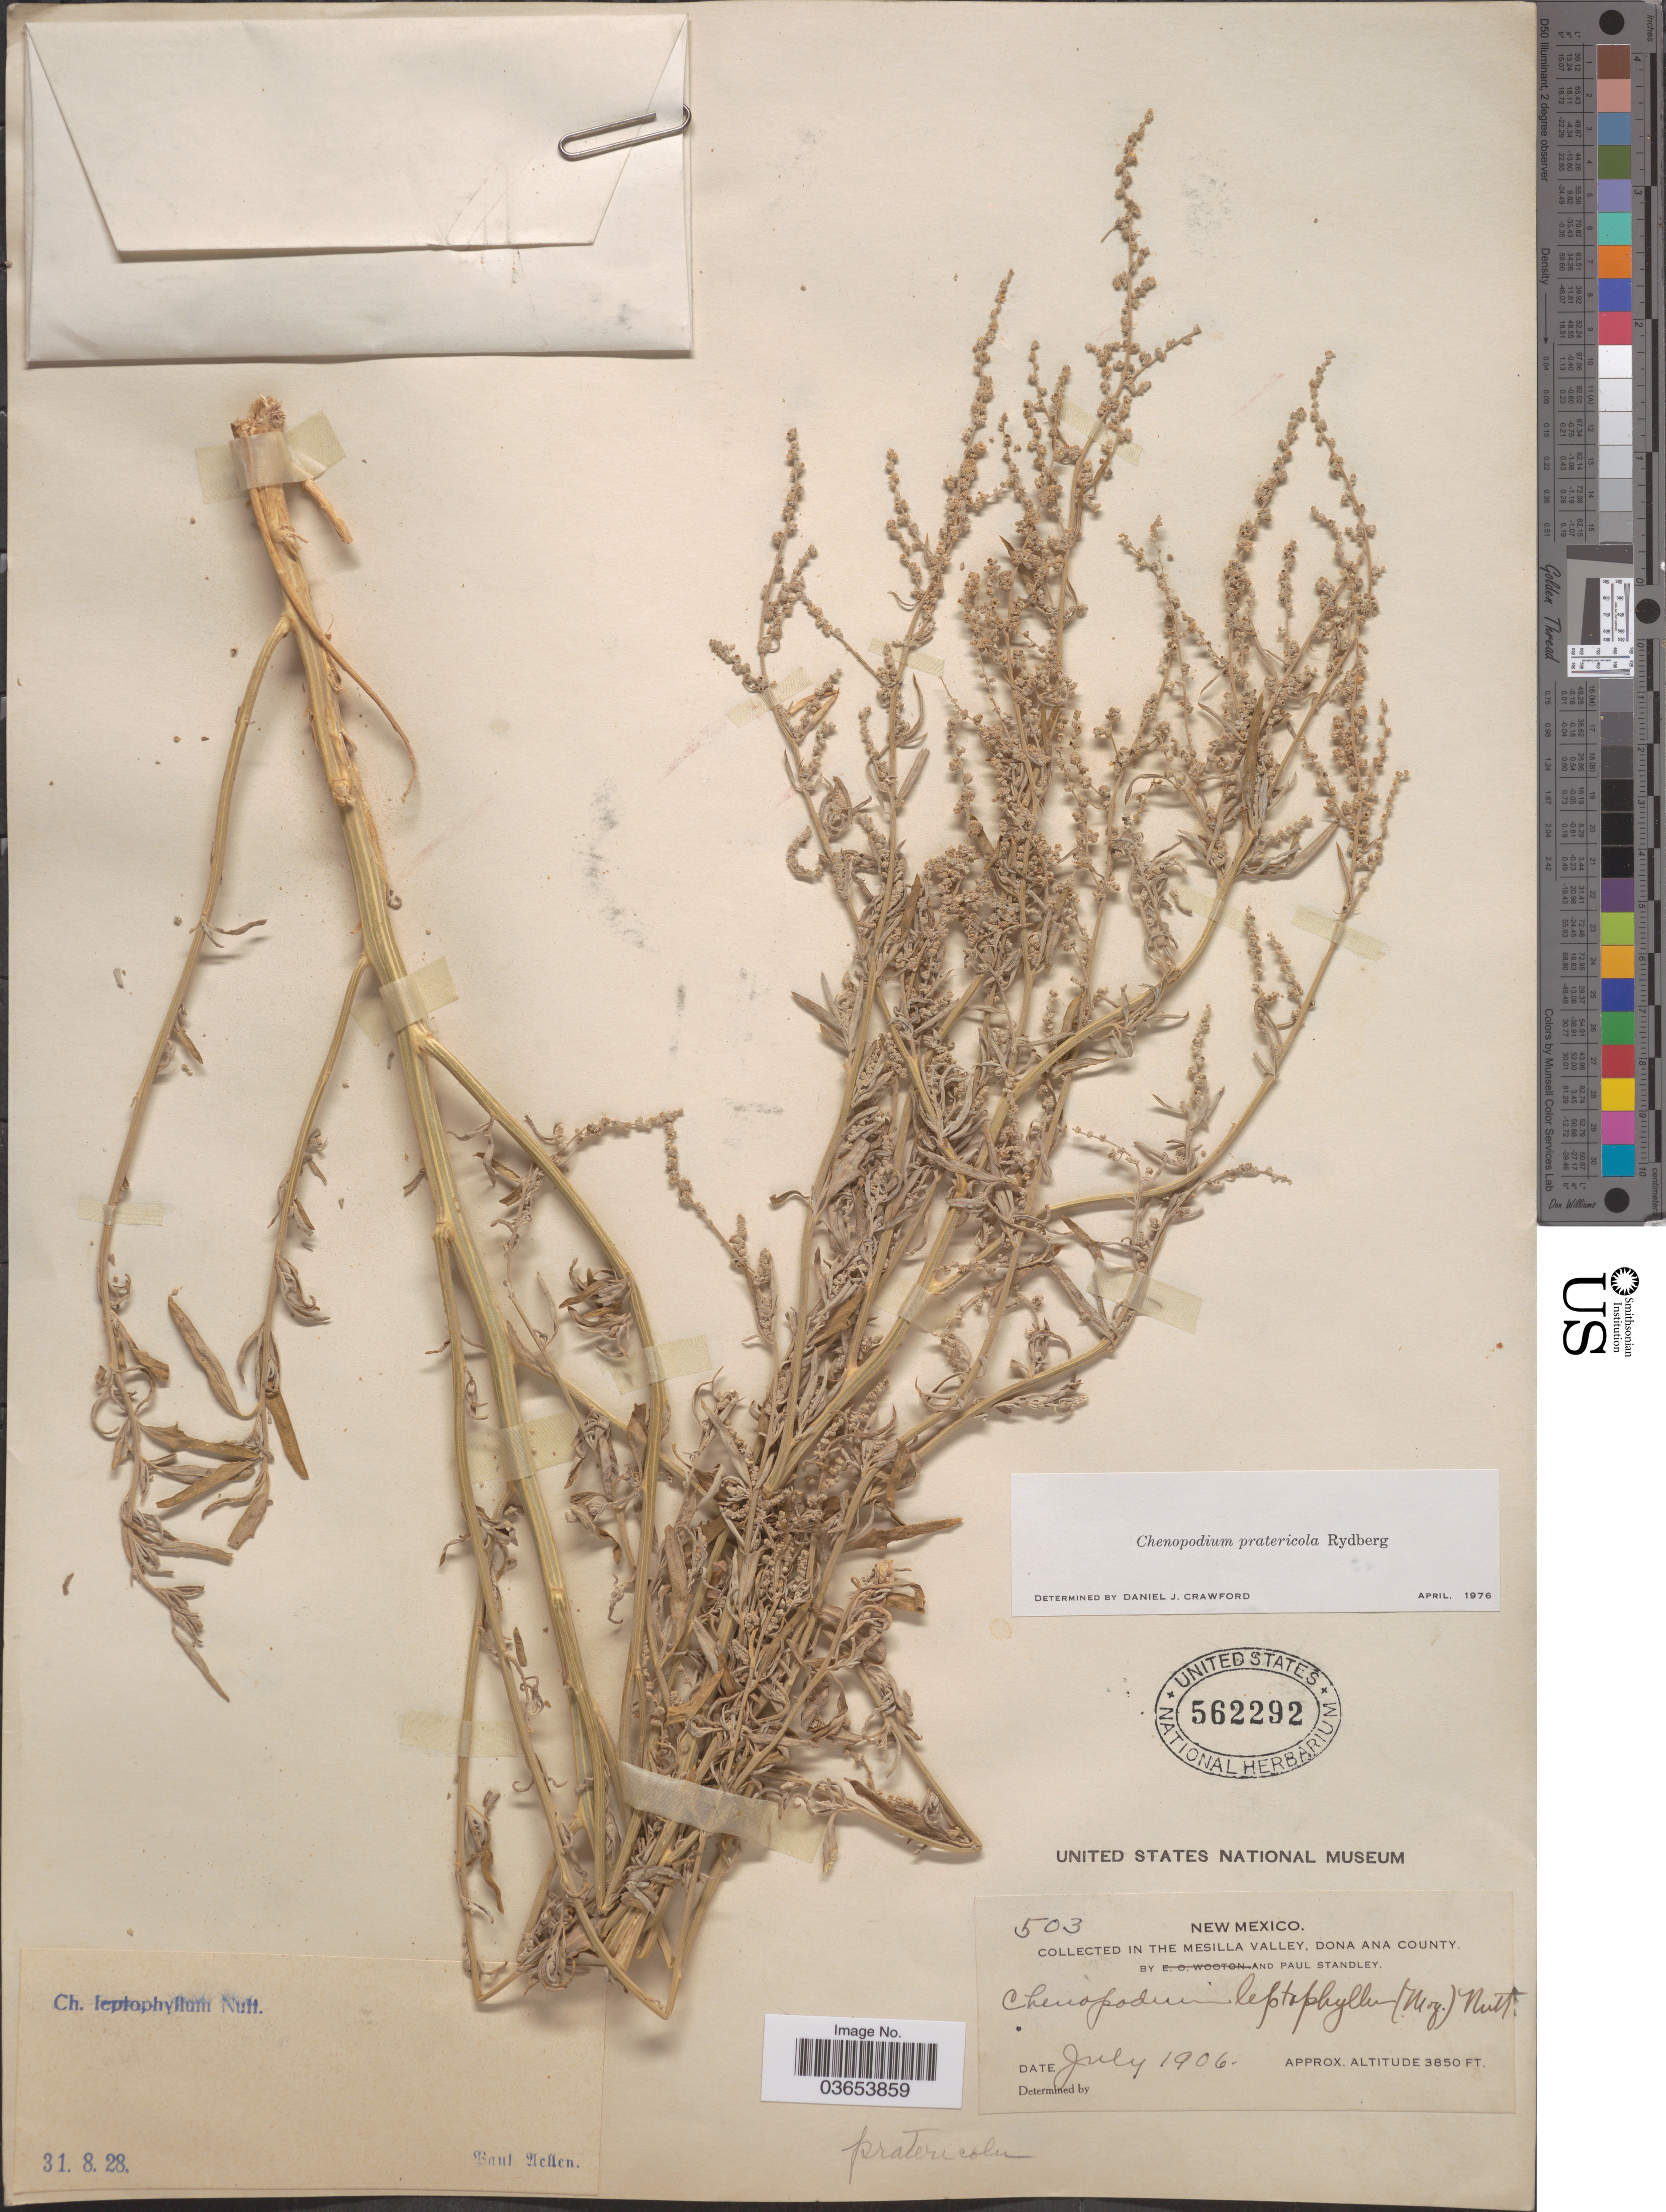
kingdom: Plantae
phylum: Tracheophyta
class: Magnoliopsida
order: Caryophyllales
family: Amaranthaceae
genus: Chenopodium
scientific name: Chenopodium pratericola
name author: Rydb.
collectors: P. C. Standley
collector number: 503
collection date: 1906-07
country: United States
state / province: New Mexico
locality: The Mesilla Valley, Dona Ana County.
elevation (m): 1173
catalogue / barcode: US 562292